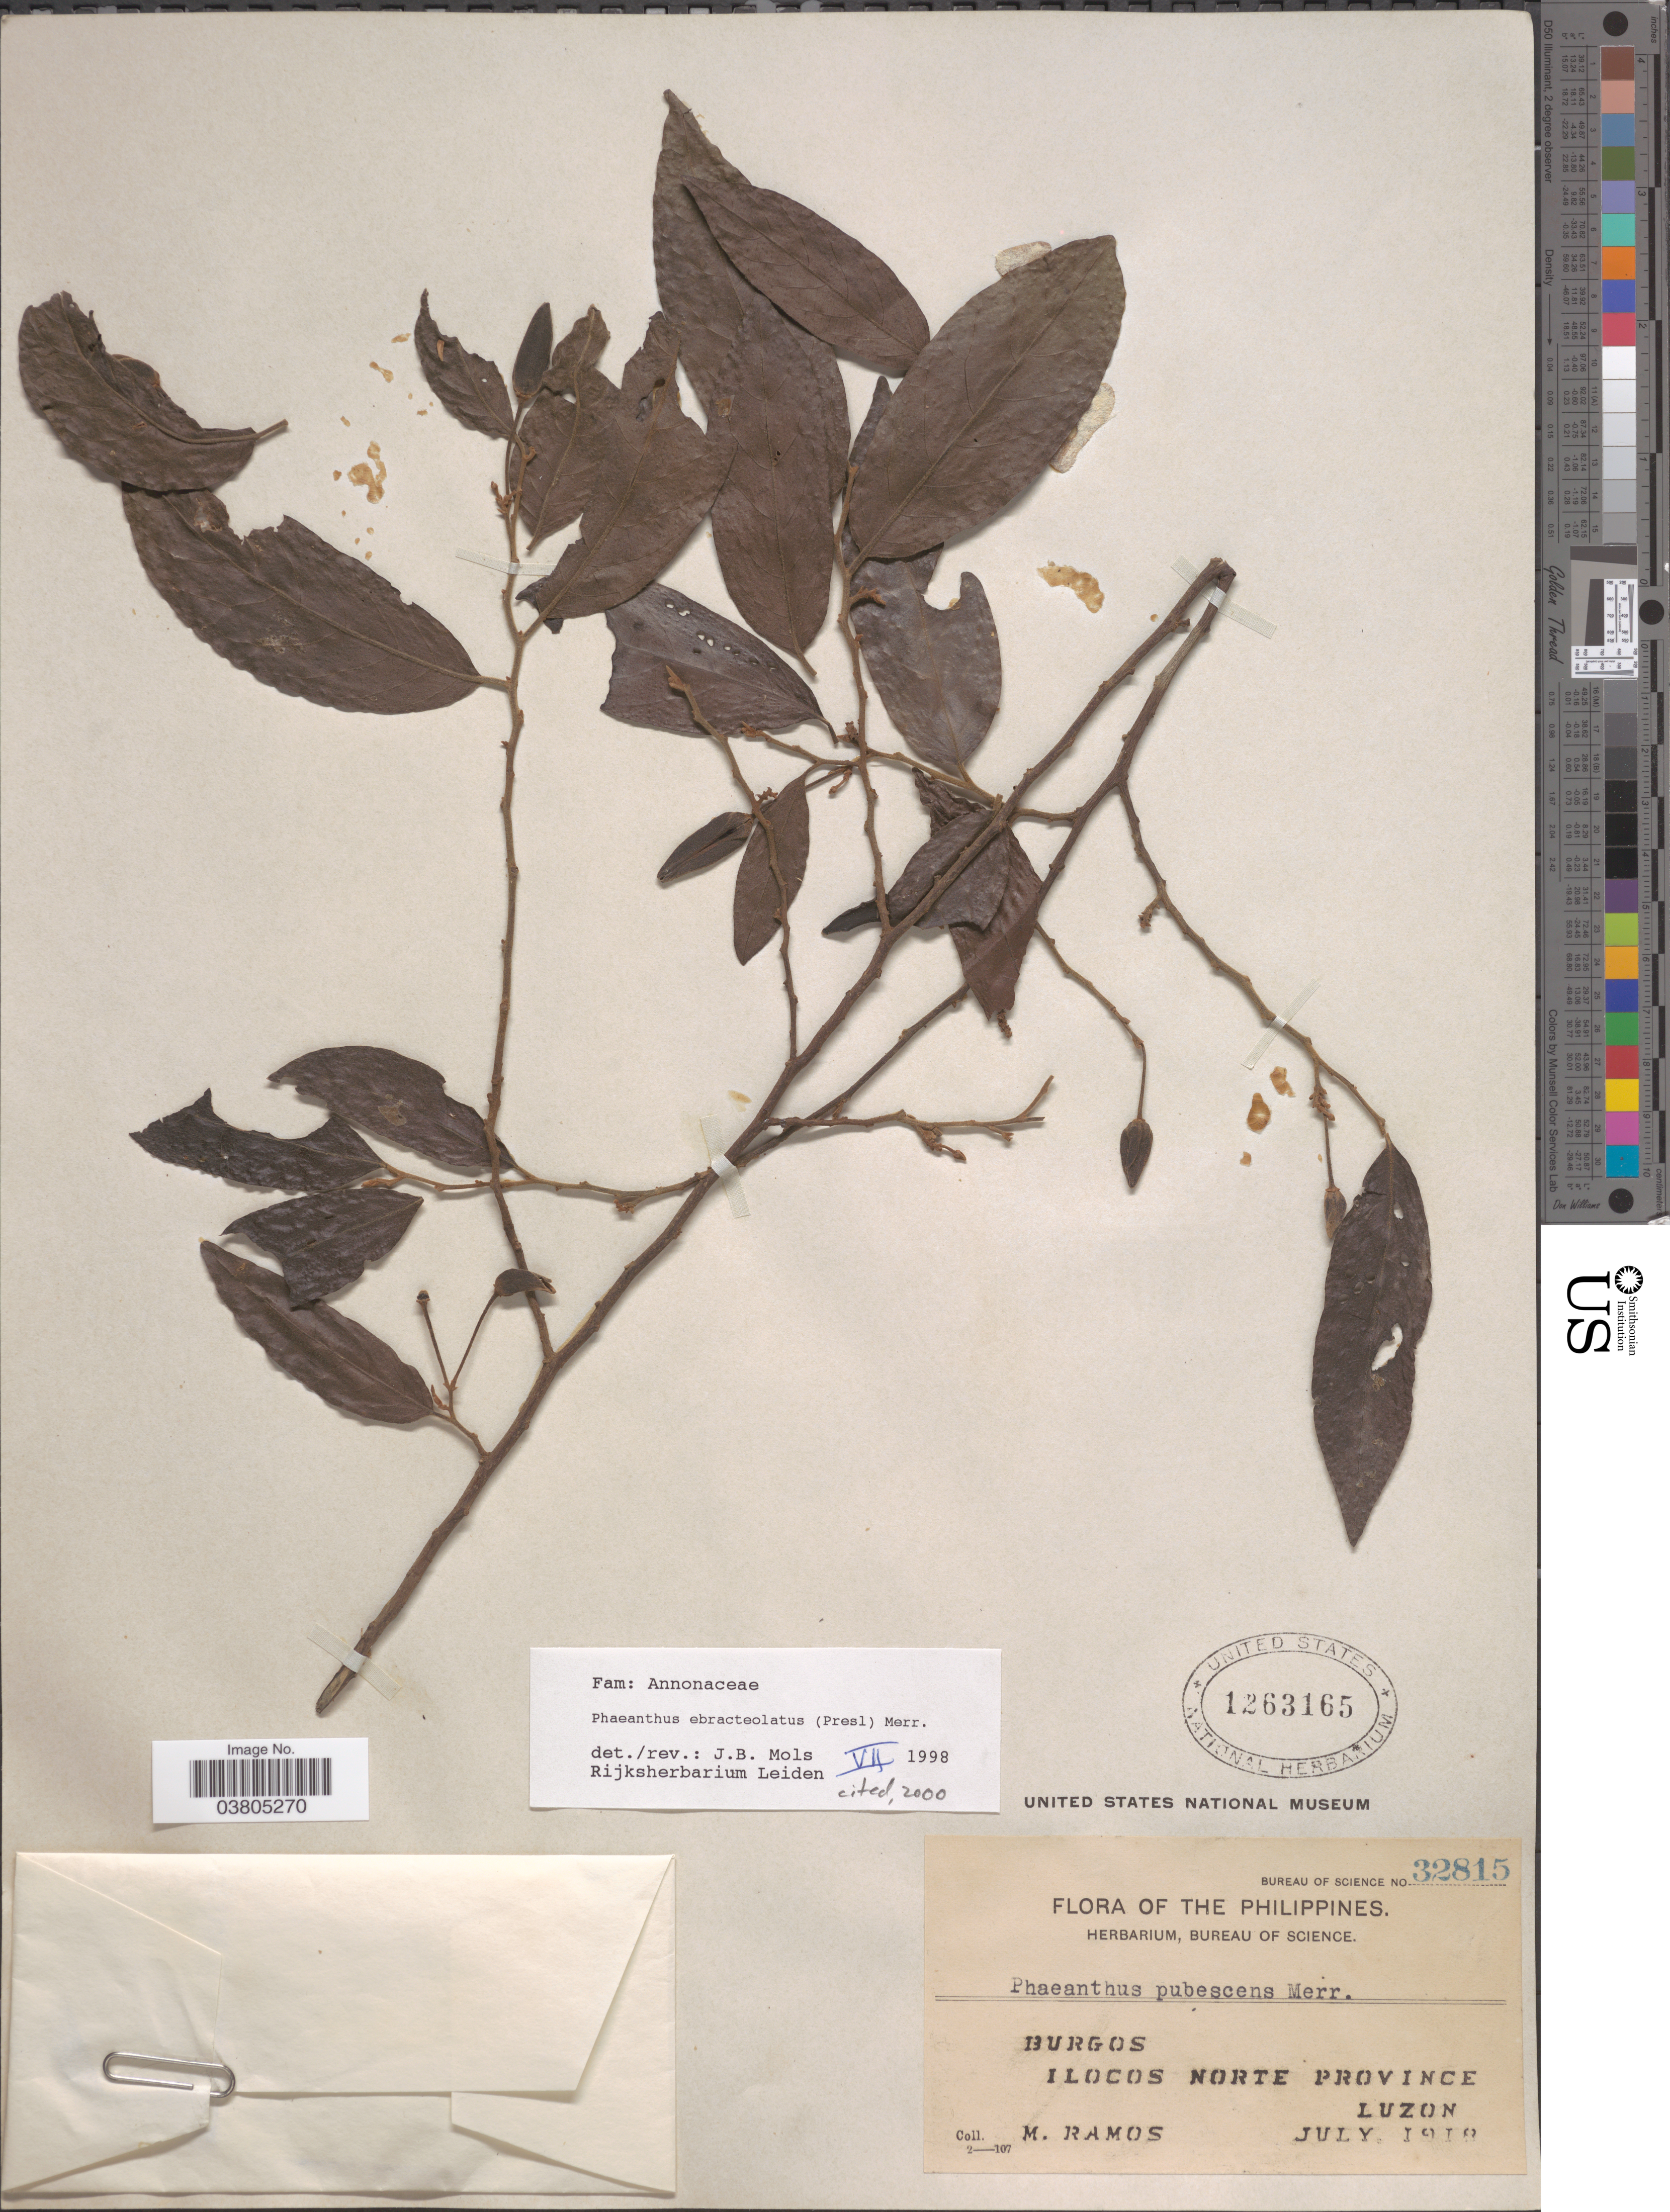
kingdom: Plantae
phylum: Tracheophyta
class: Magnoliopsida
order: Magnoliales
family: Annonaceae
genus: Phaeanthus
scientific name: Phaeanthus ebracteolatus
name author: (C. Presl) Merr.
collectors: M. Ramos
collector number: Bureau of Science 32815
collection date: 1918-07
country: Philippines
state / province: Ilocos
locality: Burgos. Ilocos Norte Province. Luzon.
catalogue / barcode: US 1263165